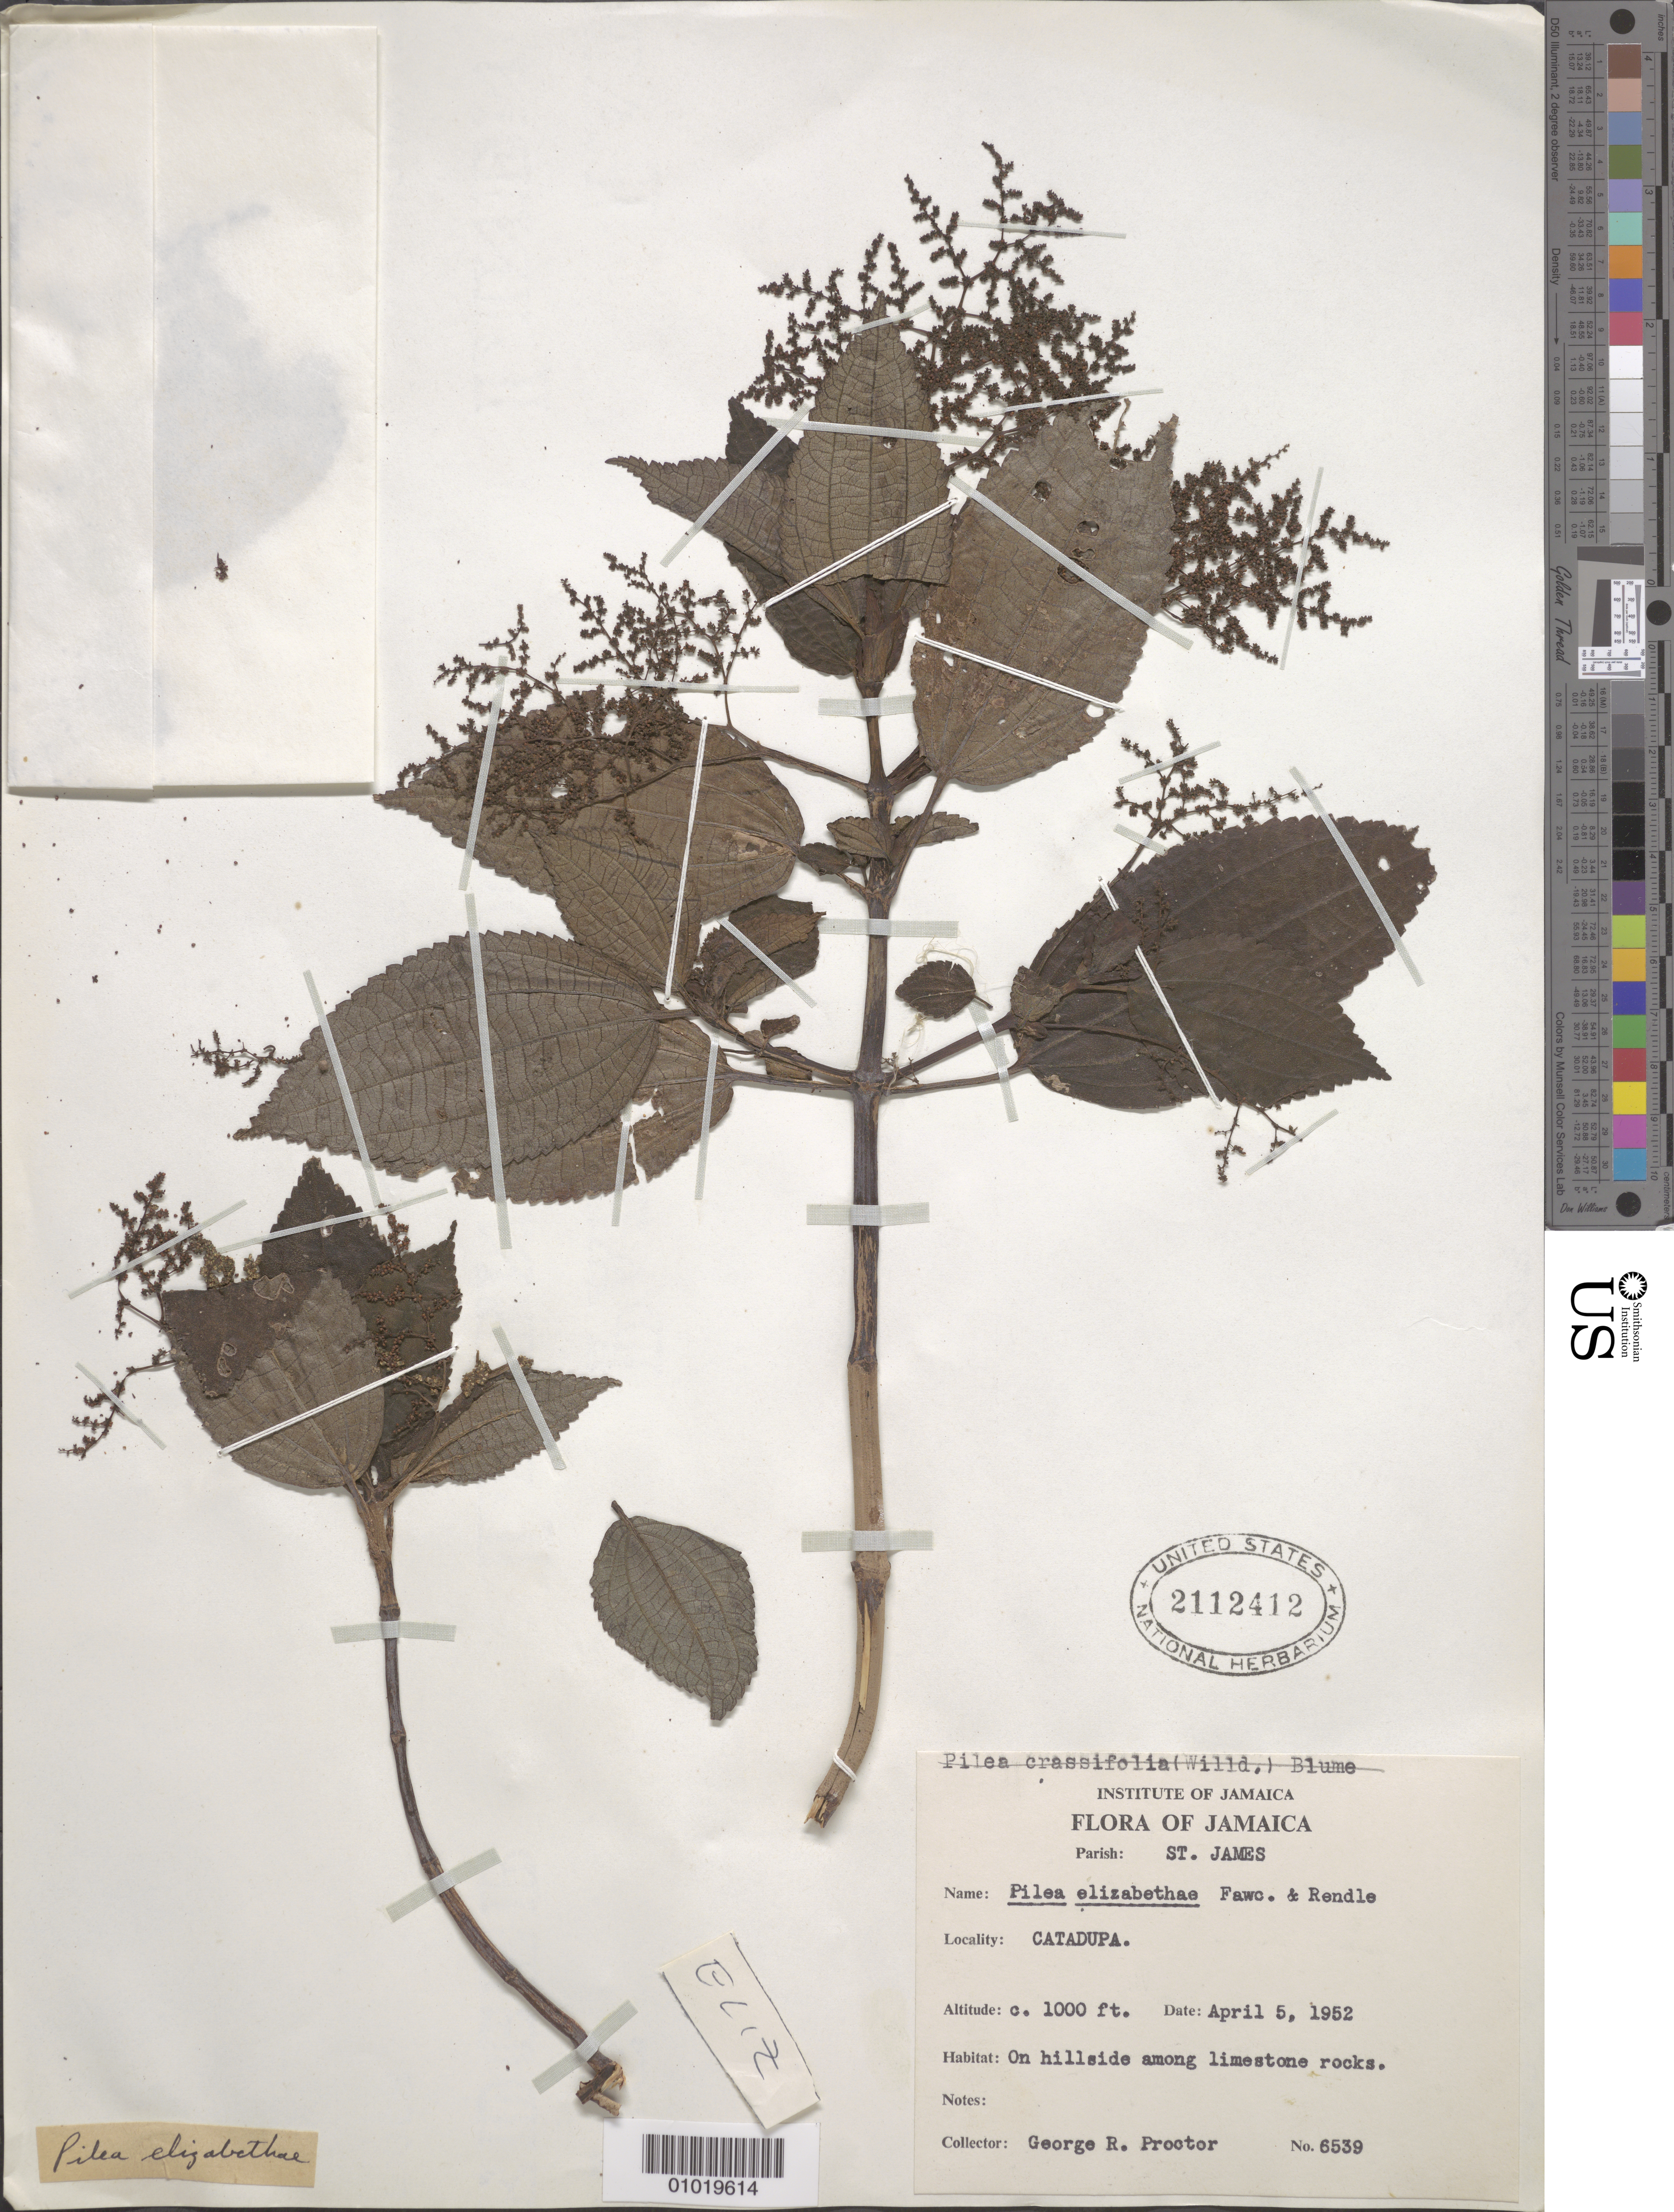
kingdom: Plantae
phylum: Tracheophyta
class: Magnoliopsida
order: Rosales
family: Urticaceae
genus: Pilea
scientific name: Pilea elizabethae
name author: Fawc. & Rendle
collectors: G. R. Proctor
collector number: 6539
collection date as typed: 05 Apr 1952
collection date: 1952-04-05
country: Jamaica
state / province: Saint James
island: Jamaica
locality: Catadupa. On hillside among limestone rocks.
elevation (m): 305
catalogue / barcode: US 2112412